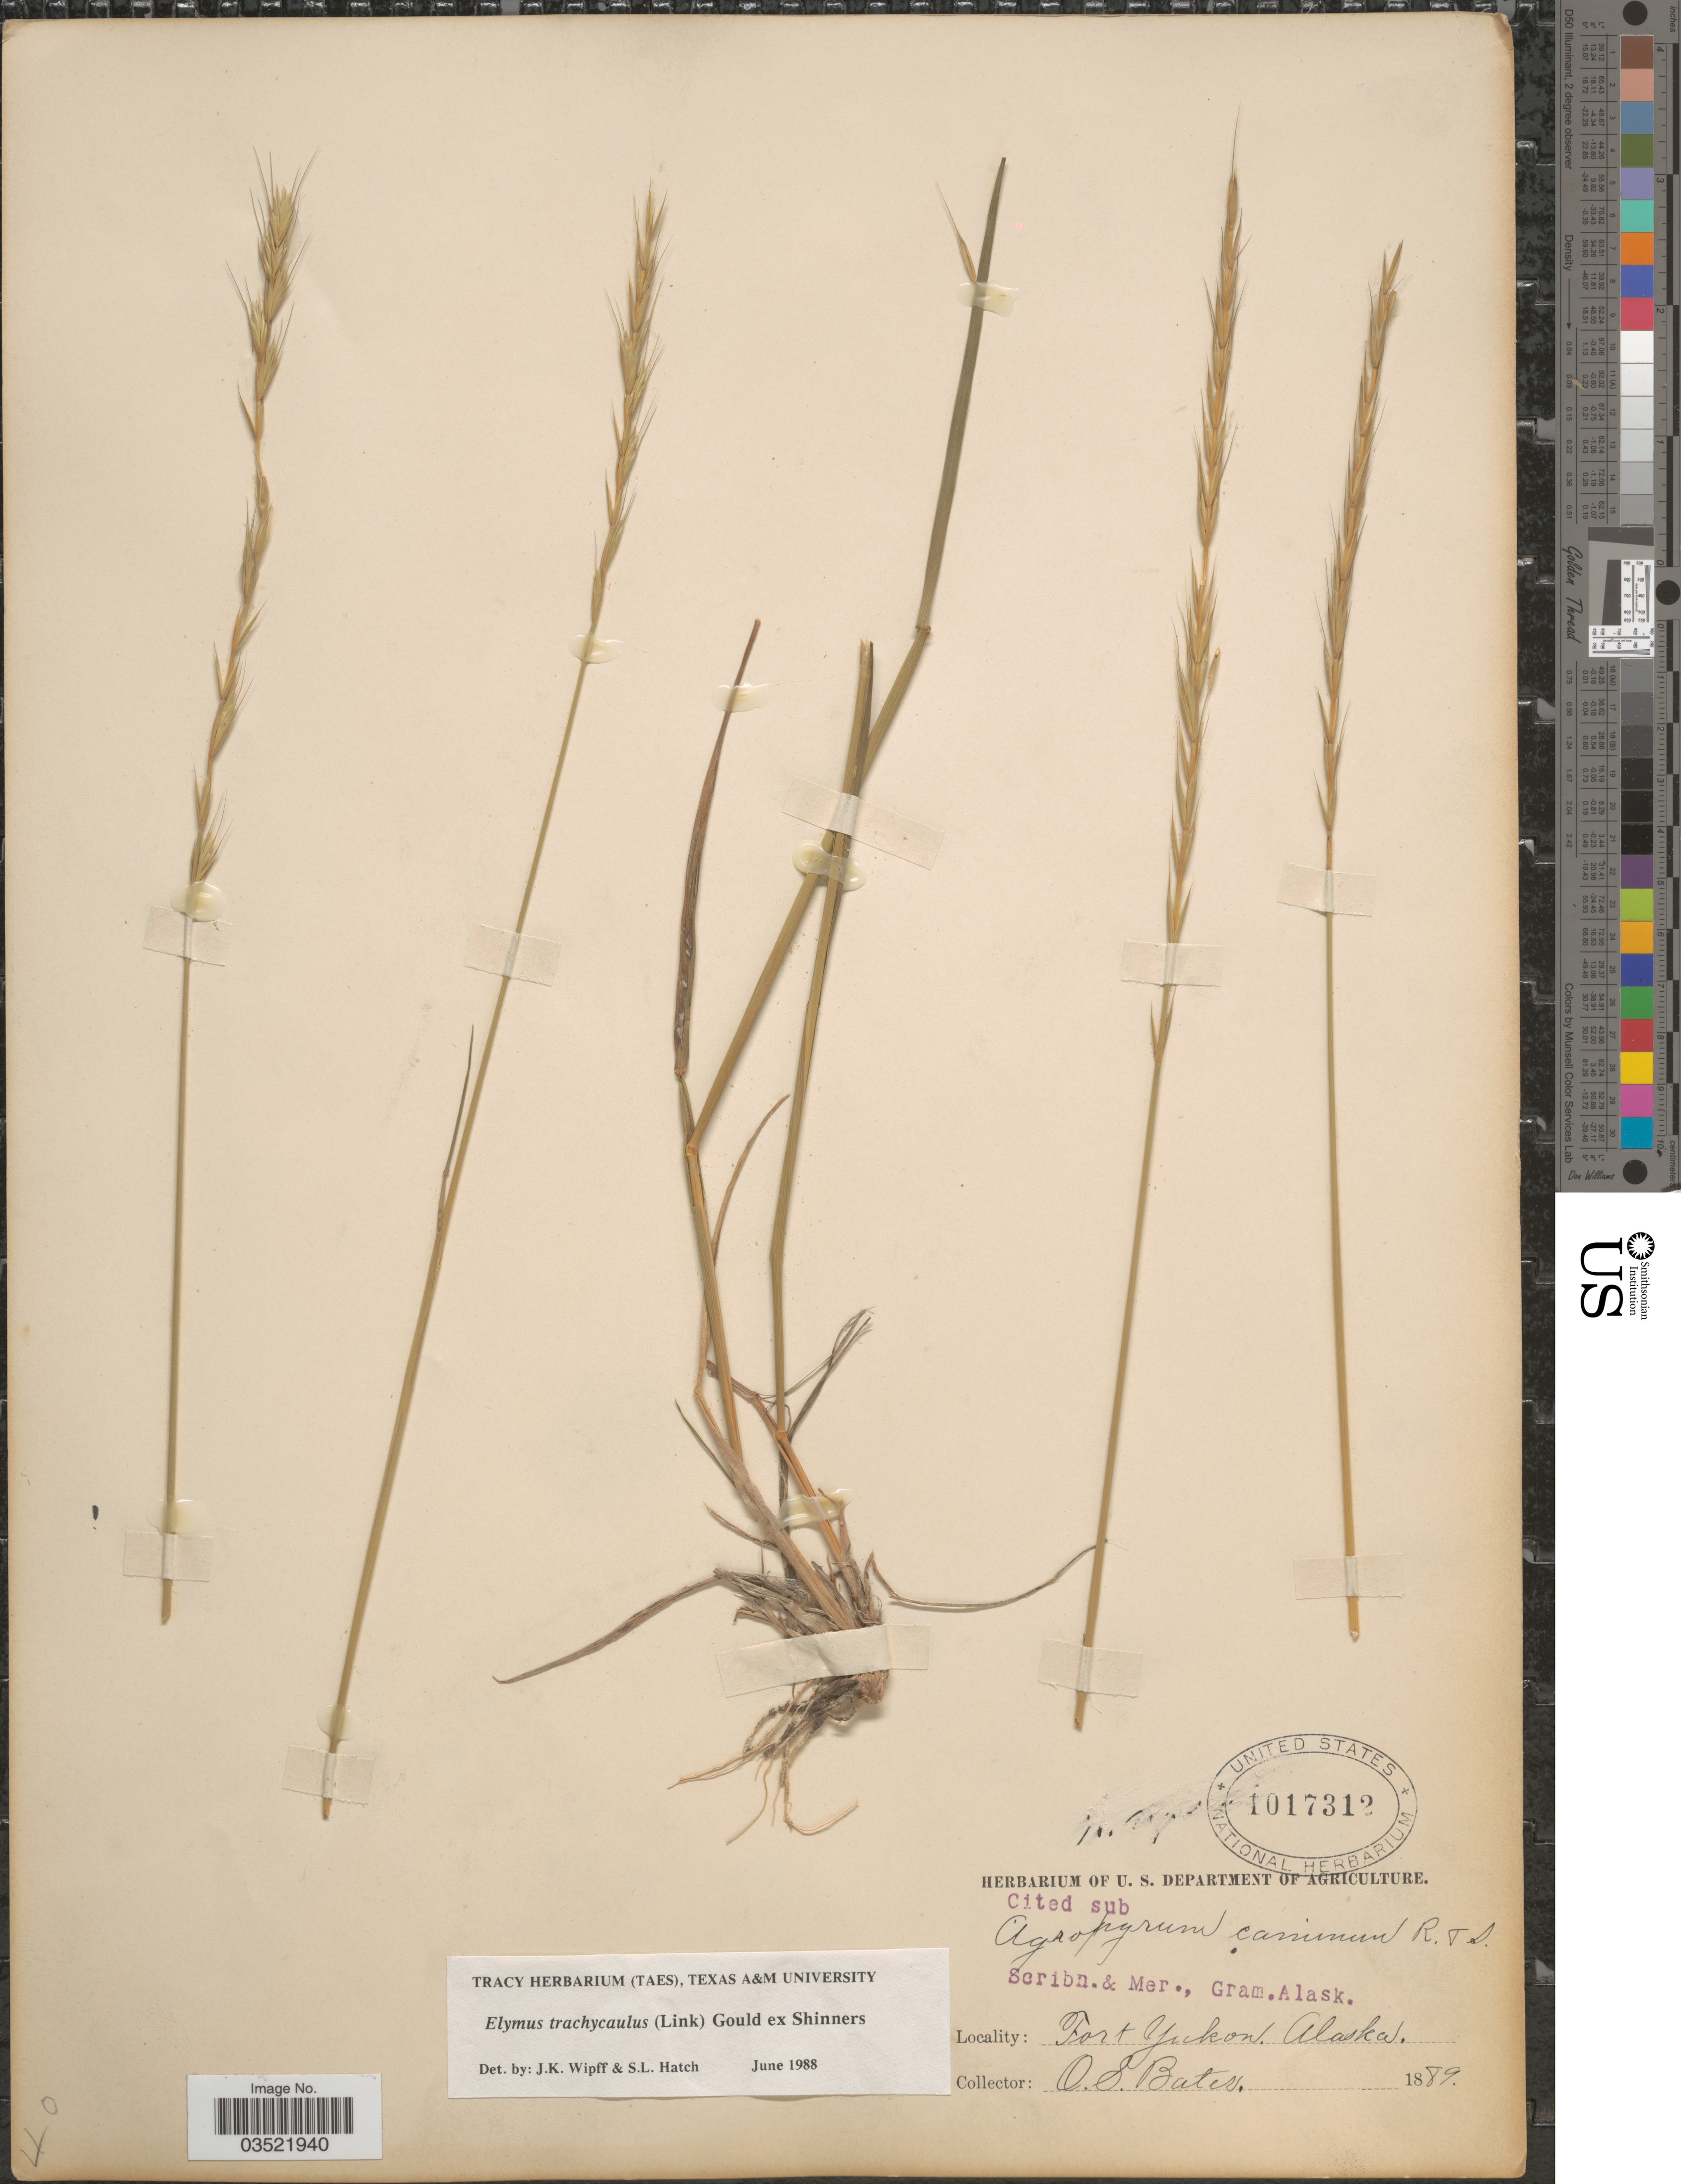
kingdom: Plantae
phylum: Tracheophyta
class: Liliopsida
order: Poales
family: Poaceae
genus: Elymus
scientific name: Elymus trachycaulus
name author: (Link) Gould ex Shinners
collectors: O. Bates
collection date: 1889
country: United States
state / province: Alaska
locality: Fort Yukon.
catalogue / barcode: US 1017312